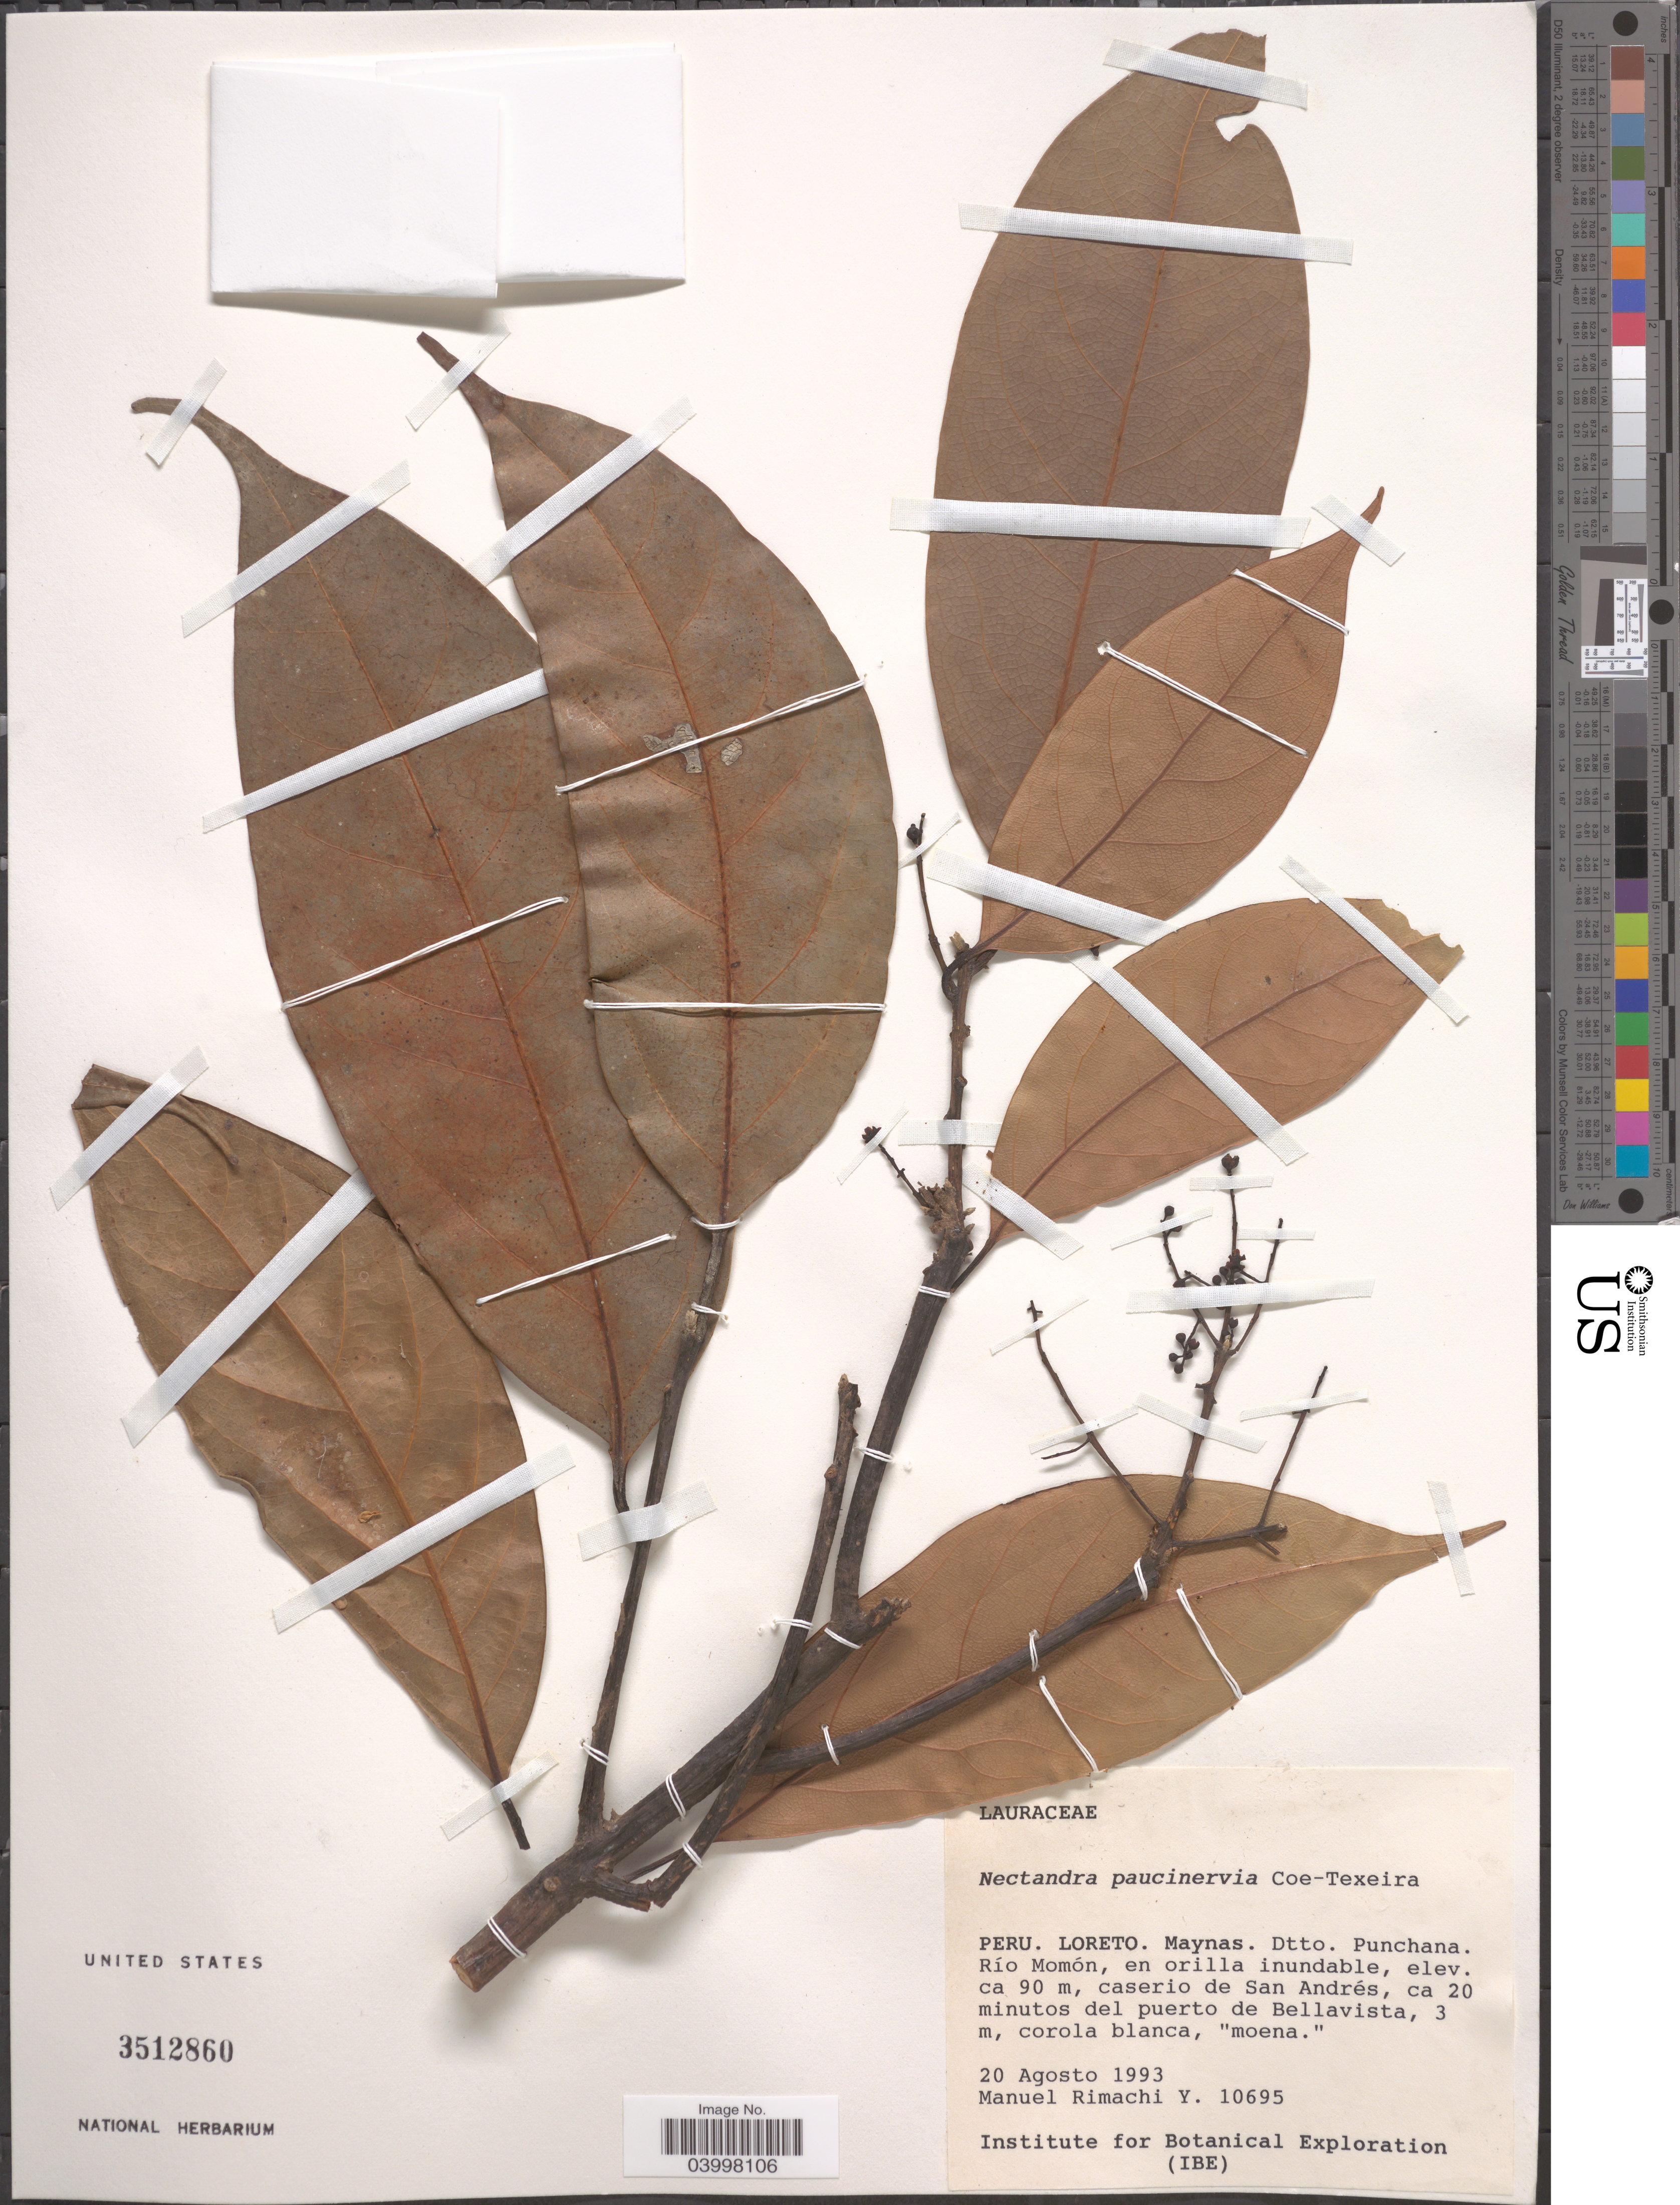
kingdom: Plantae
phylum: Tracheophyta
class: Magnoliopsida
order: Laurales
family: Lauraceae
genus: Nectandra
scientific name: Nectandra paucinervia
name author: Coe-Teix.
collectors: M. Rimachi Y.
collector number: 10695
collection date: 1993-08-20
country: Peru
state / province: Loreto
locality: Maynas. Dtto. Punchana. Río Momón, en orilla inundable, caserio de San Andrés, ca 20 minutos del puerto de Bellavista.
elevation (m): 3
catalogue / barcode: US 3512860